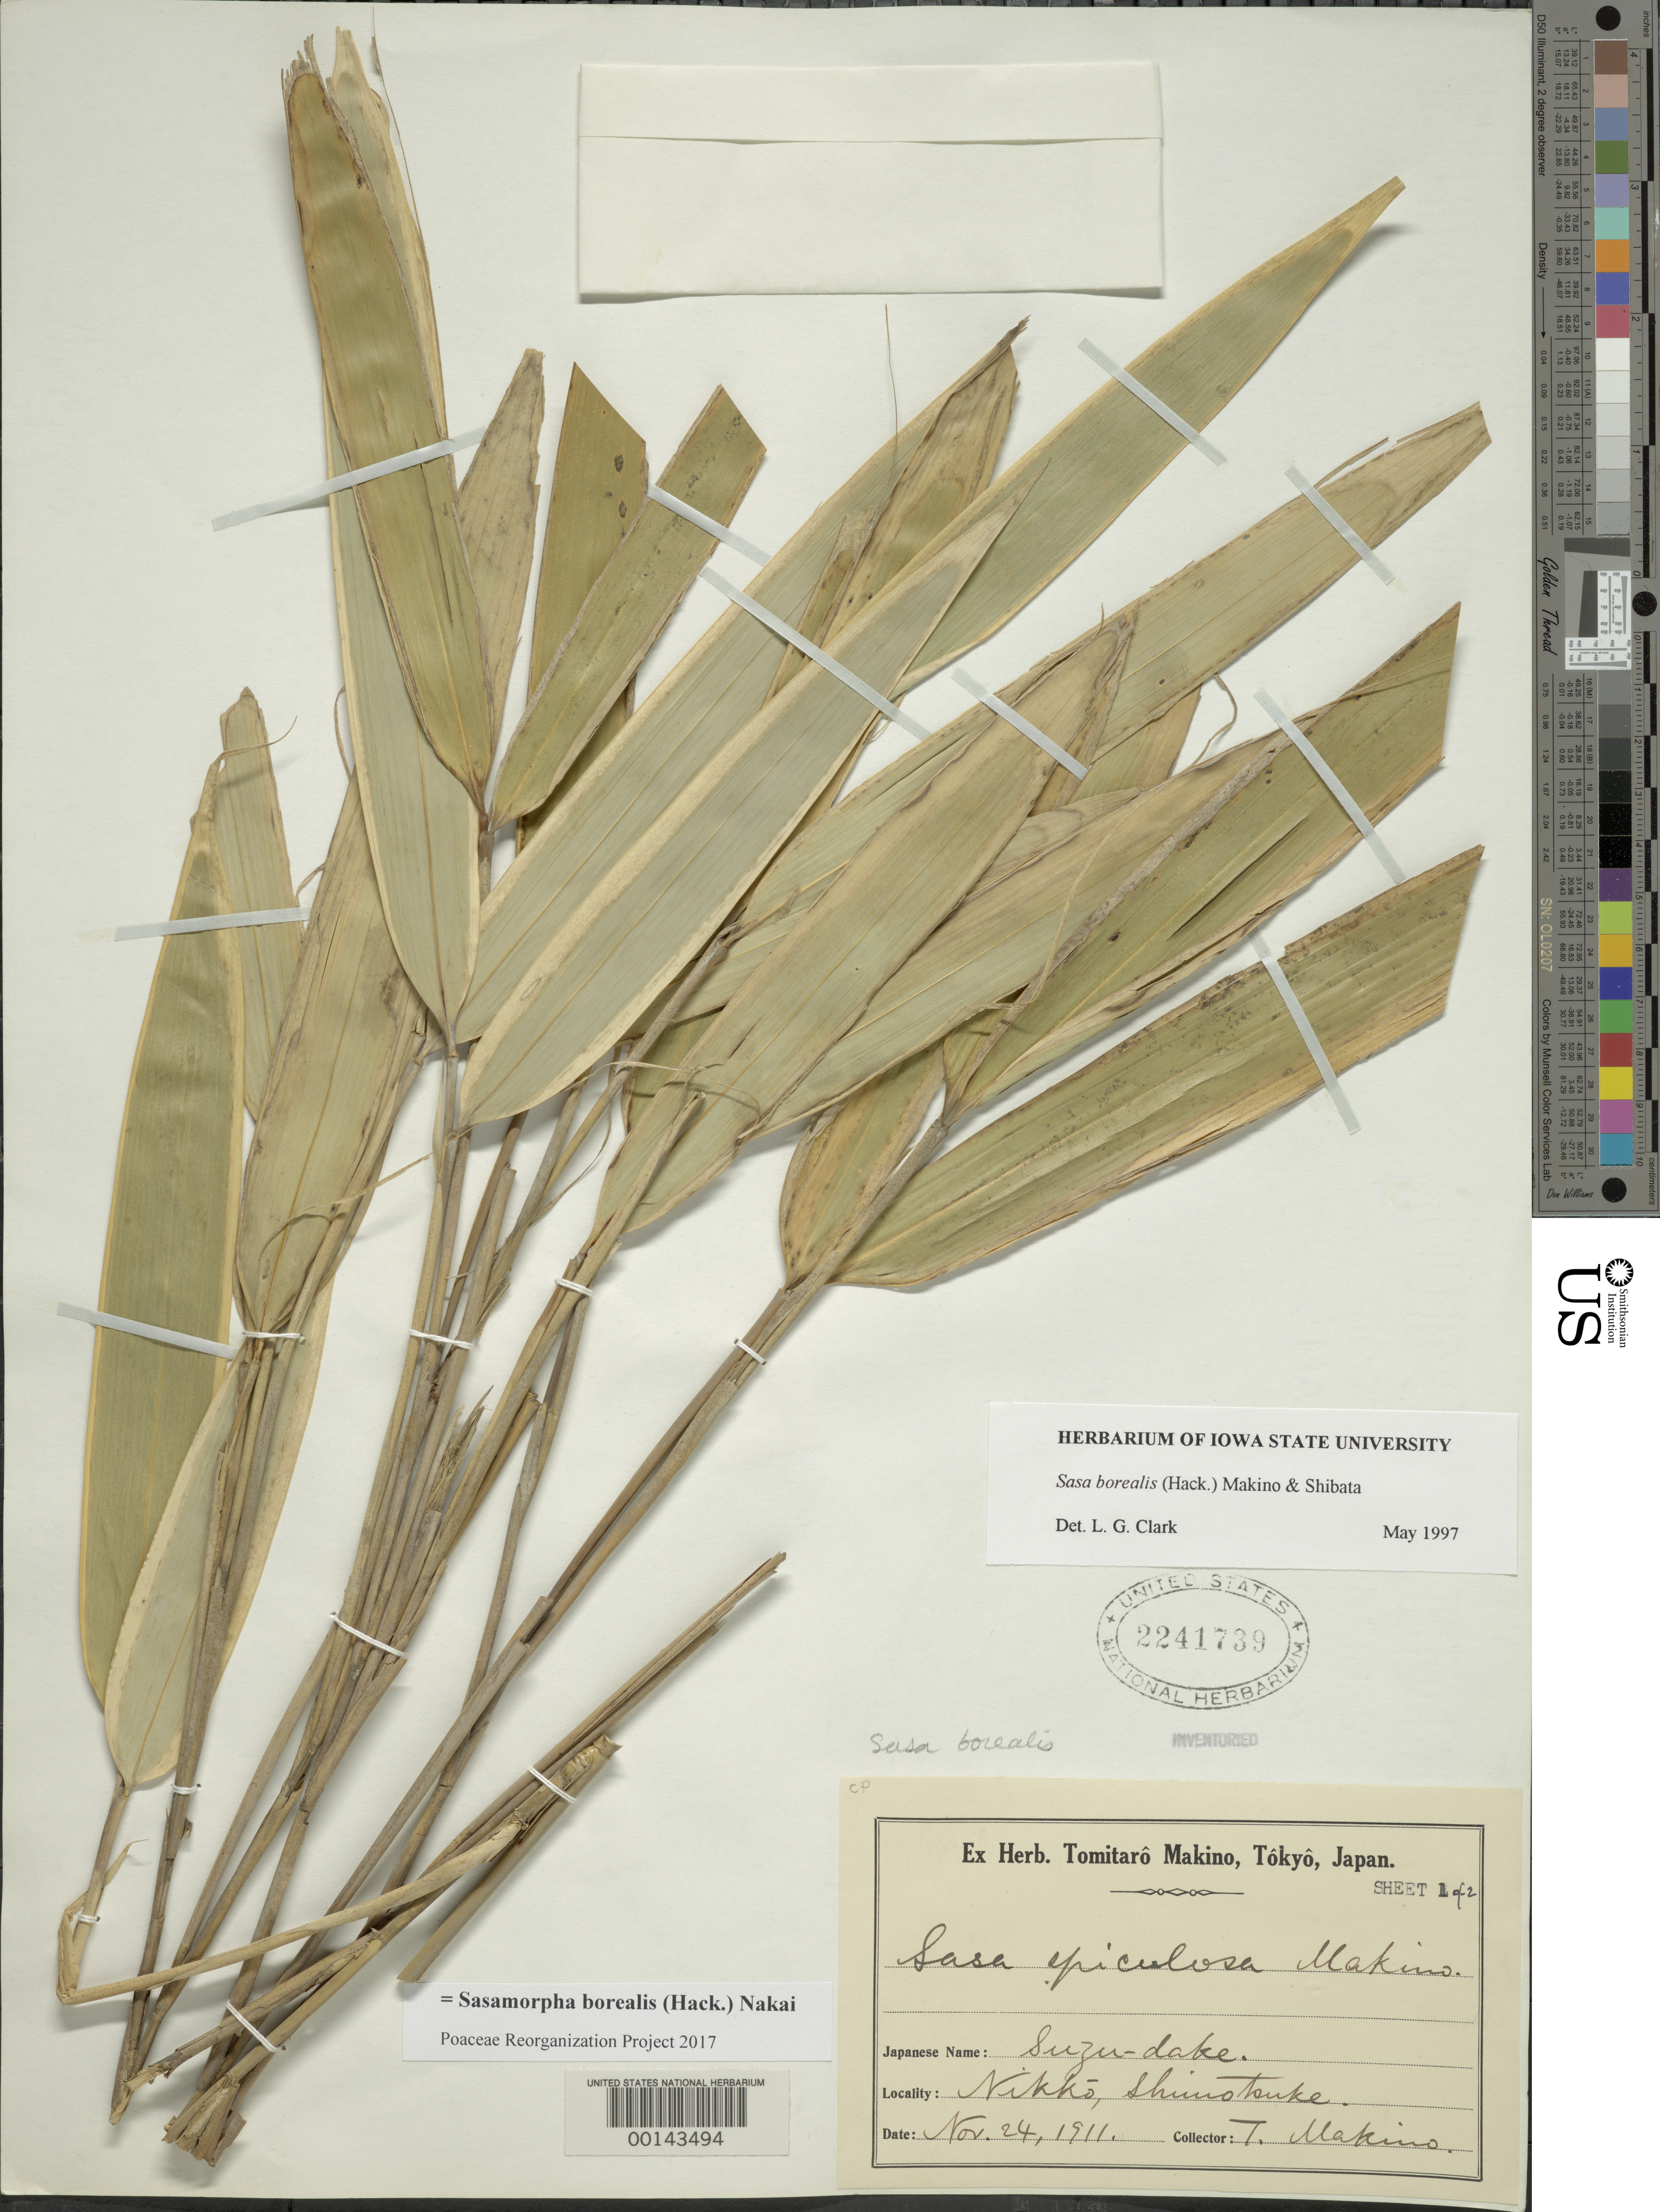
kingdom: Plantae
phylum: Tracheophyta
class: Liliopsida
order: Poales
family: Poaceae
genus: Sasamorpha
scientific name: Sasamorpha borealis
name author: (Hack.) Nakai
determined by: Poaceae Reorganization Project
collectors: T. Makino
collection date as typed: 24 Nov 1911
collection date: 1911-11-24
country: Japan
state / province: Tokyo, Federal City of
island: Honshu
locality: Nikko, shimotsuke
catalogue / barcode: US 2241739